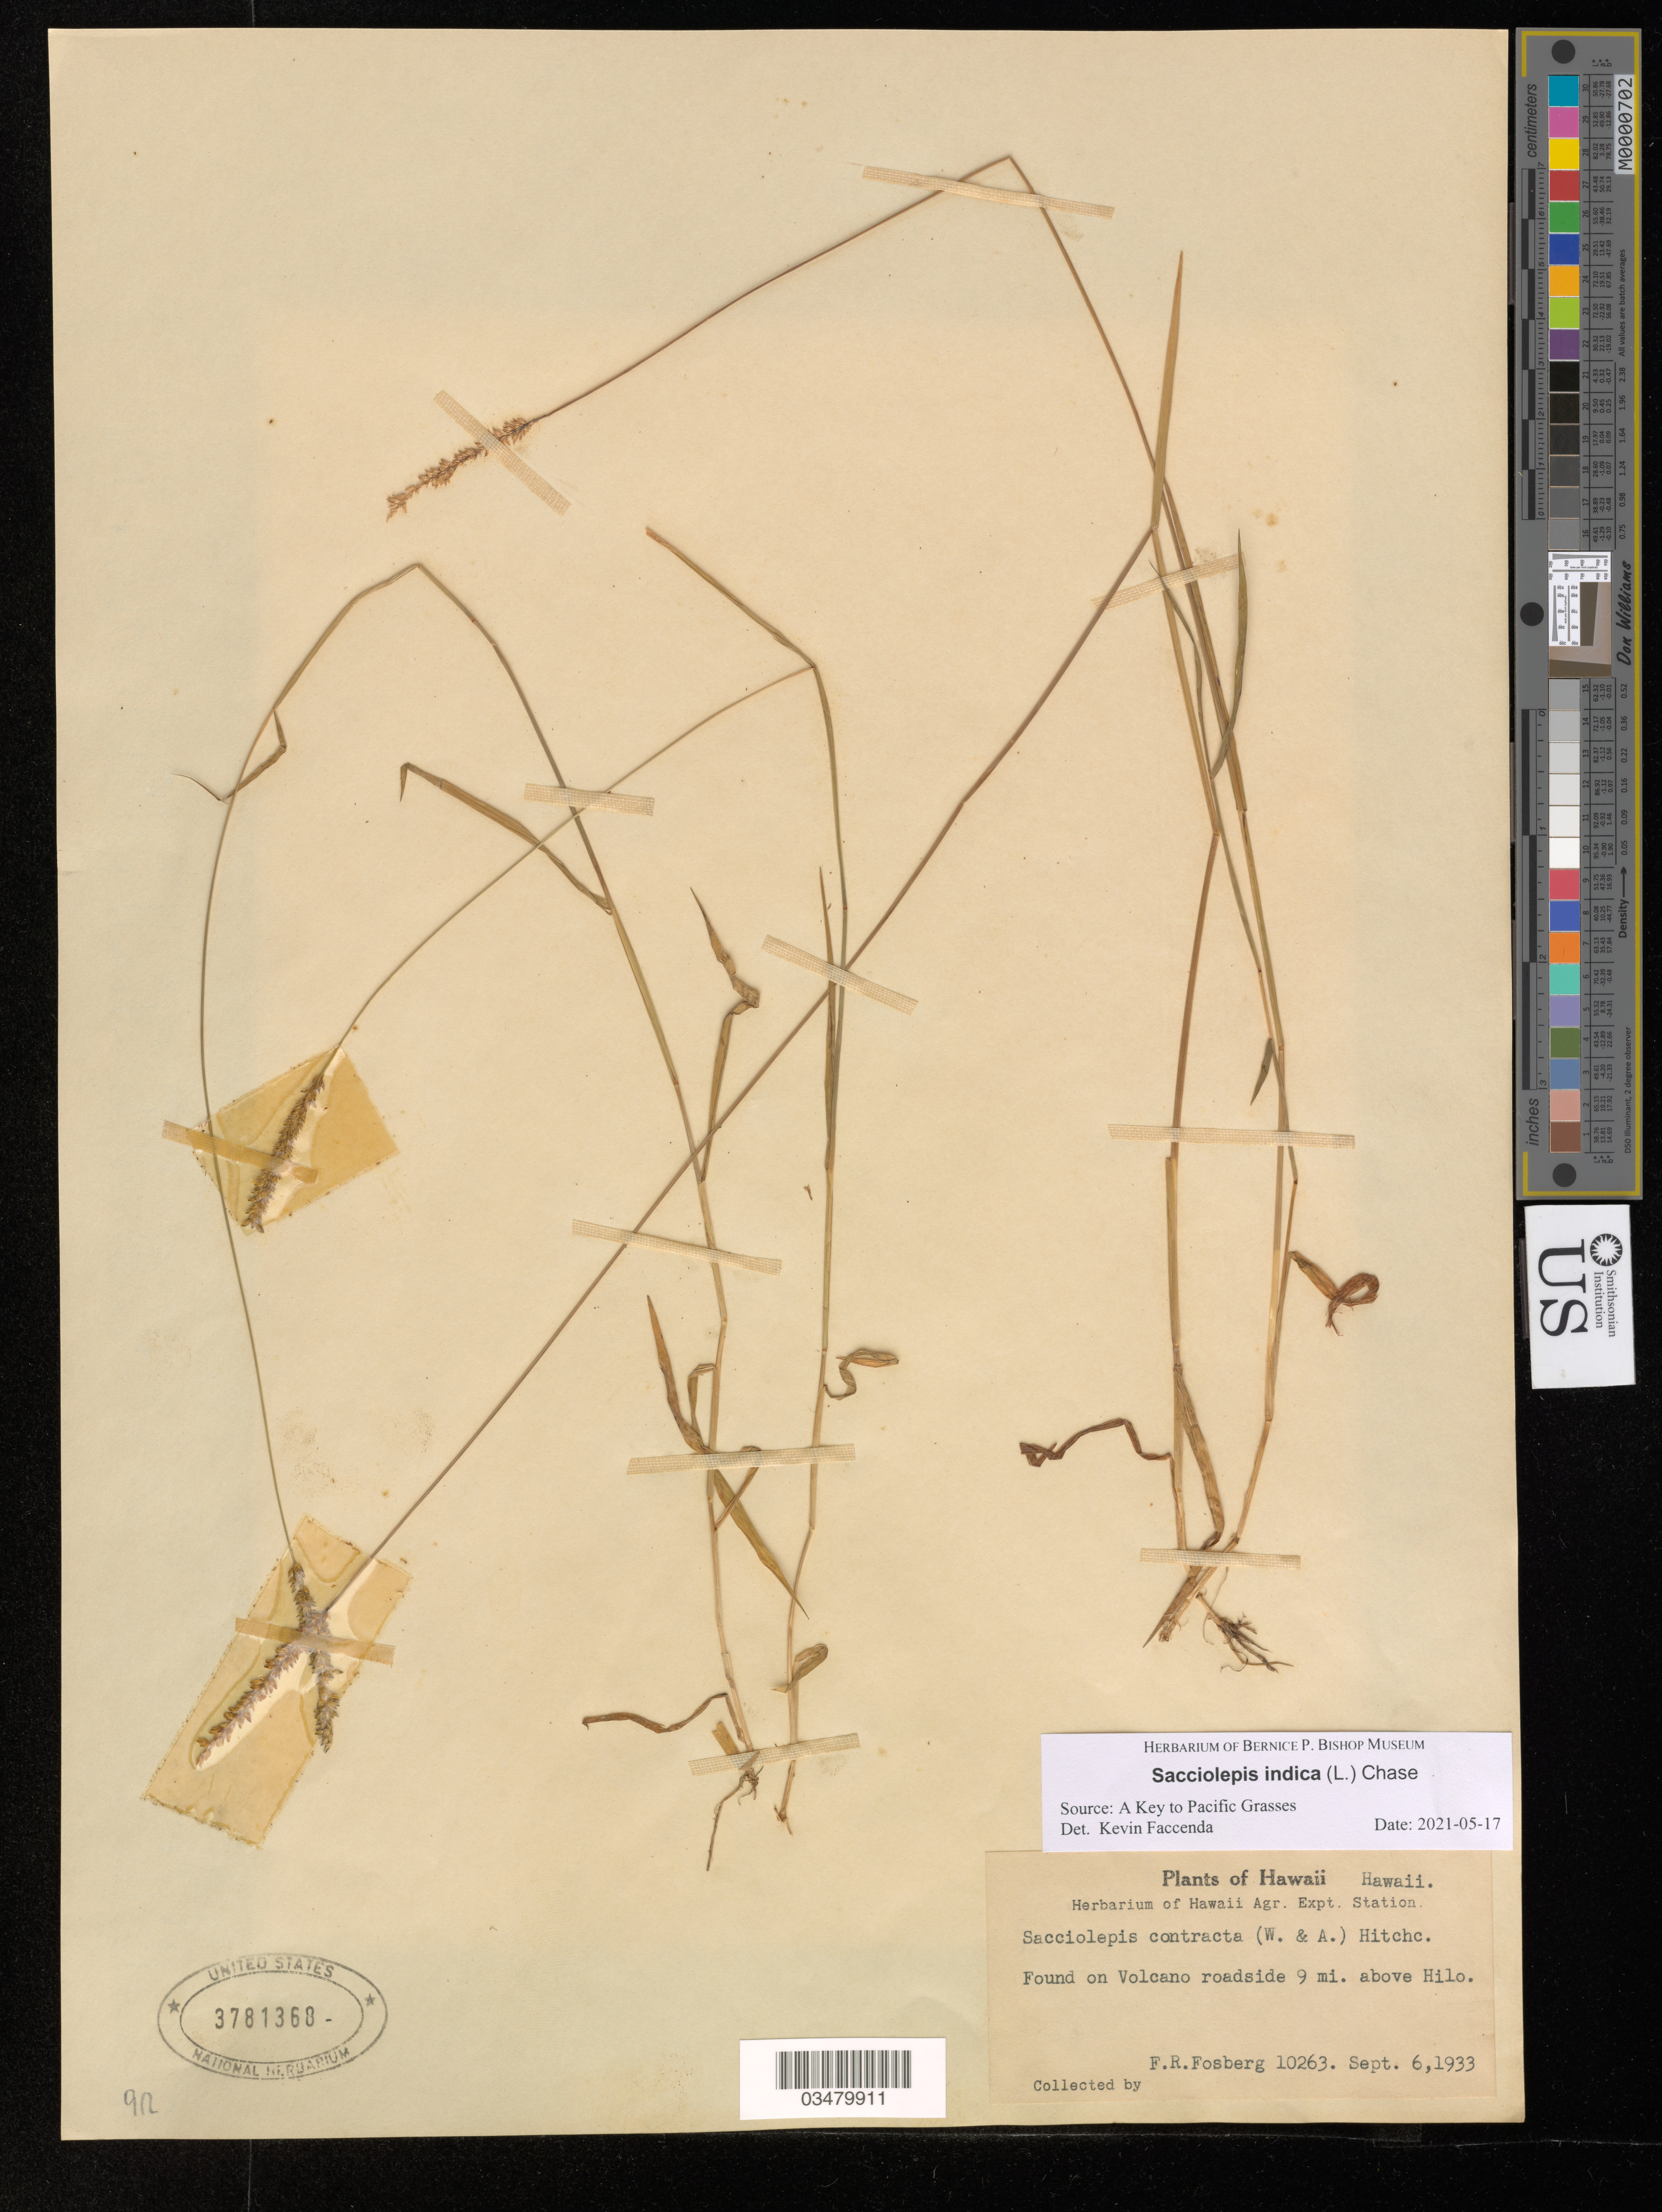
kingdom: Plantae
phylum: Tracheophyta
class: Liliopsida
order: Poales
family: Poaceae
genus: Sacciolepis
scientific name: Sacciolepis indica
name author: (L.) Chase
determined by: Faccenda, K.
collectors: F. R. Fosberg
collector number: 10263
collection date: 1933-09-06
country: United States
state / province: Hawaii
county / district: Hawaii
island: Hawaii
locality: Volcano Rd, 9 mi above Hilo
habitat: Roadside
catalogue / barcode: US 3781368